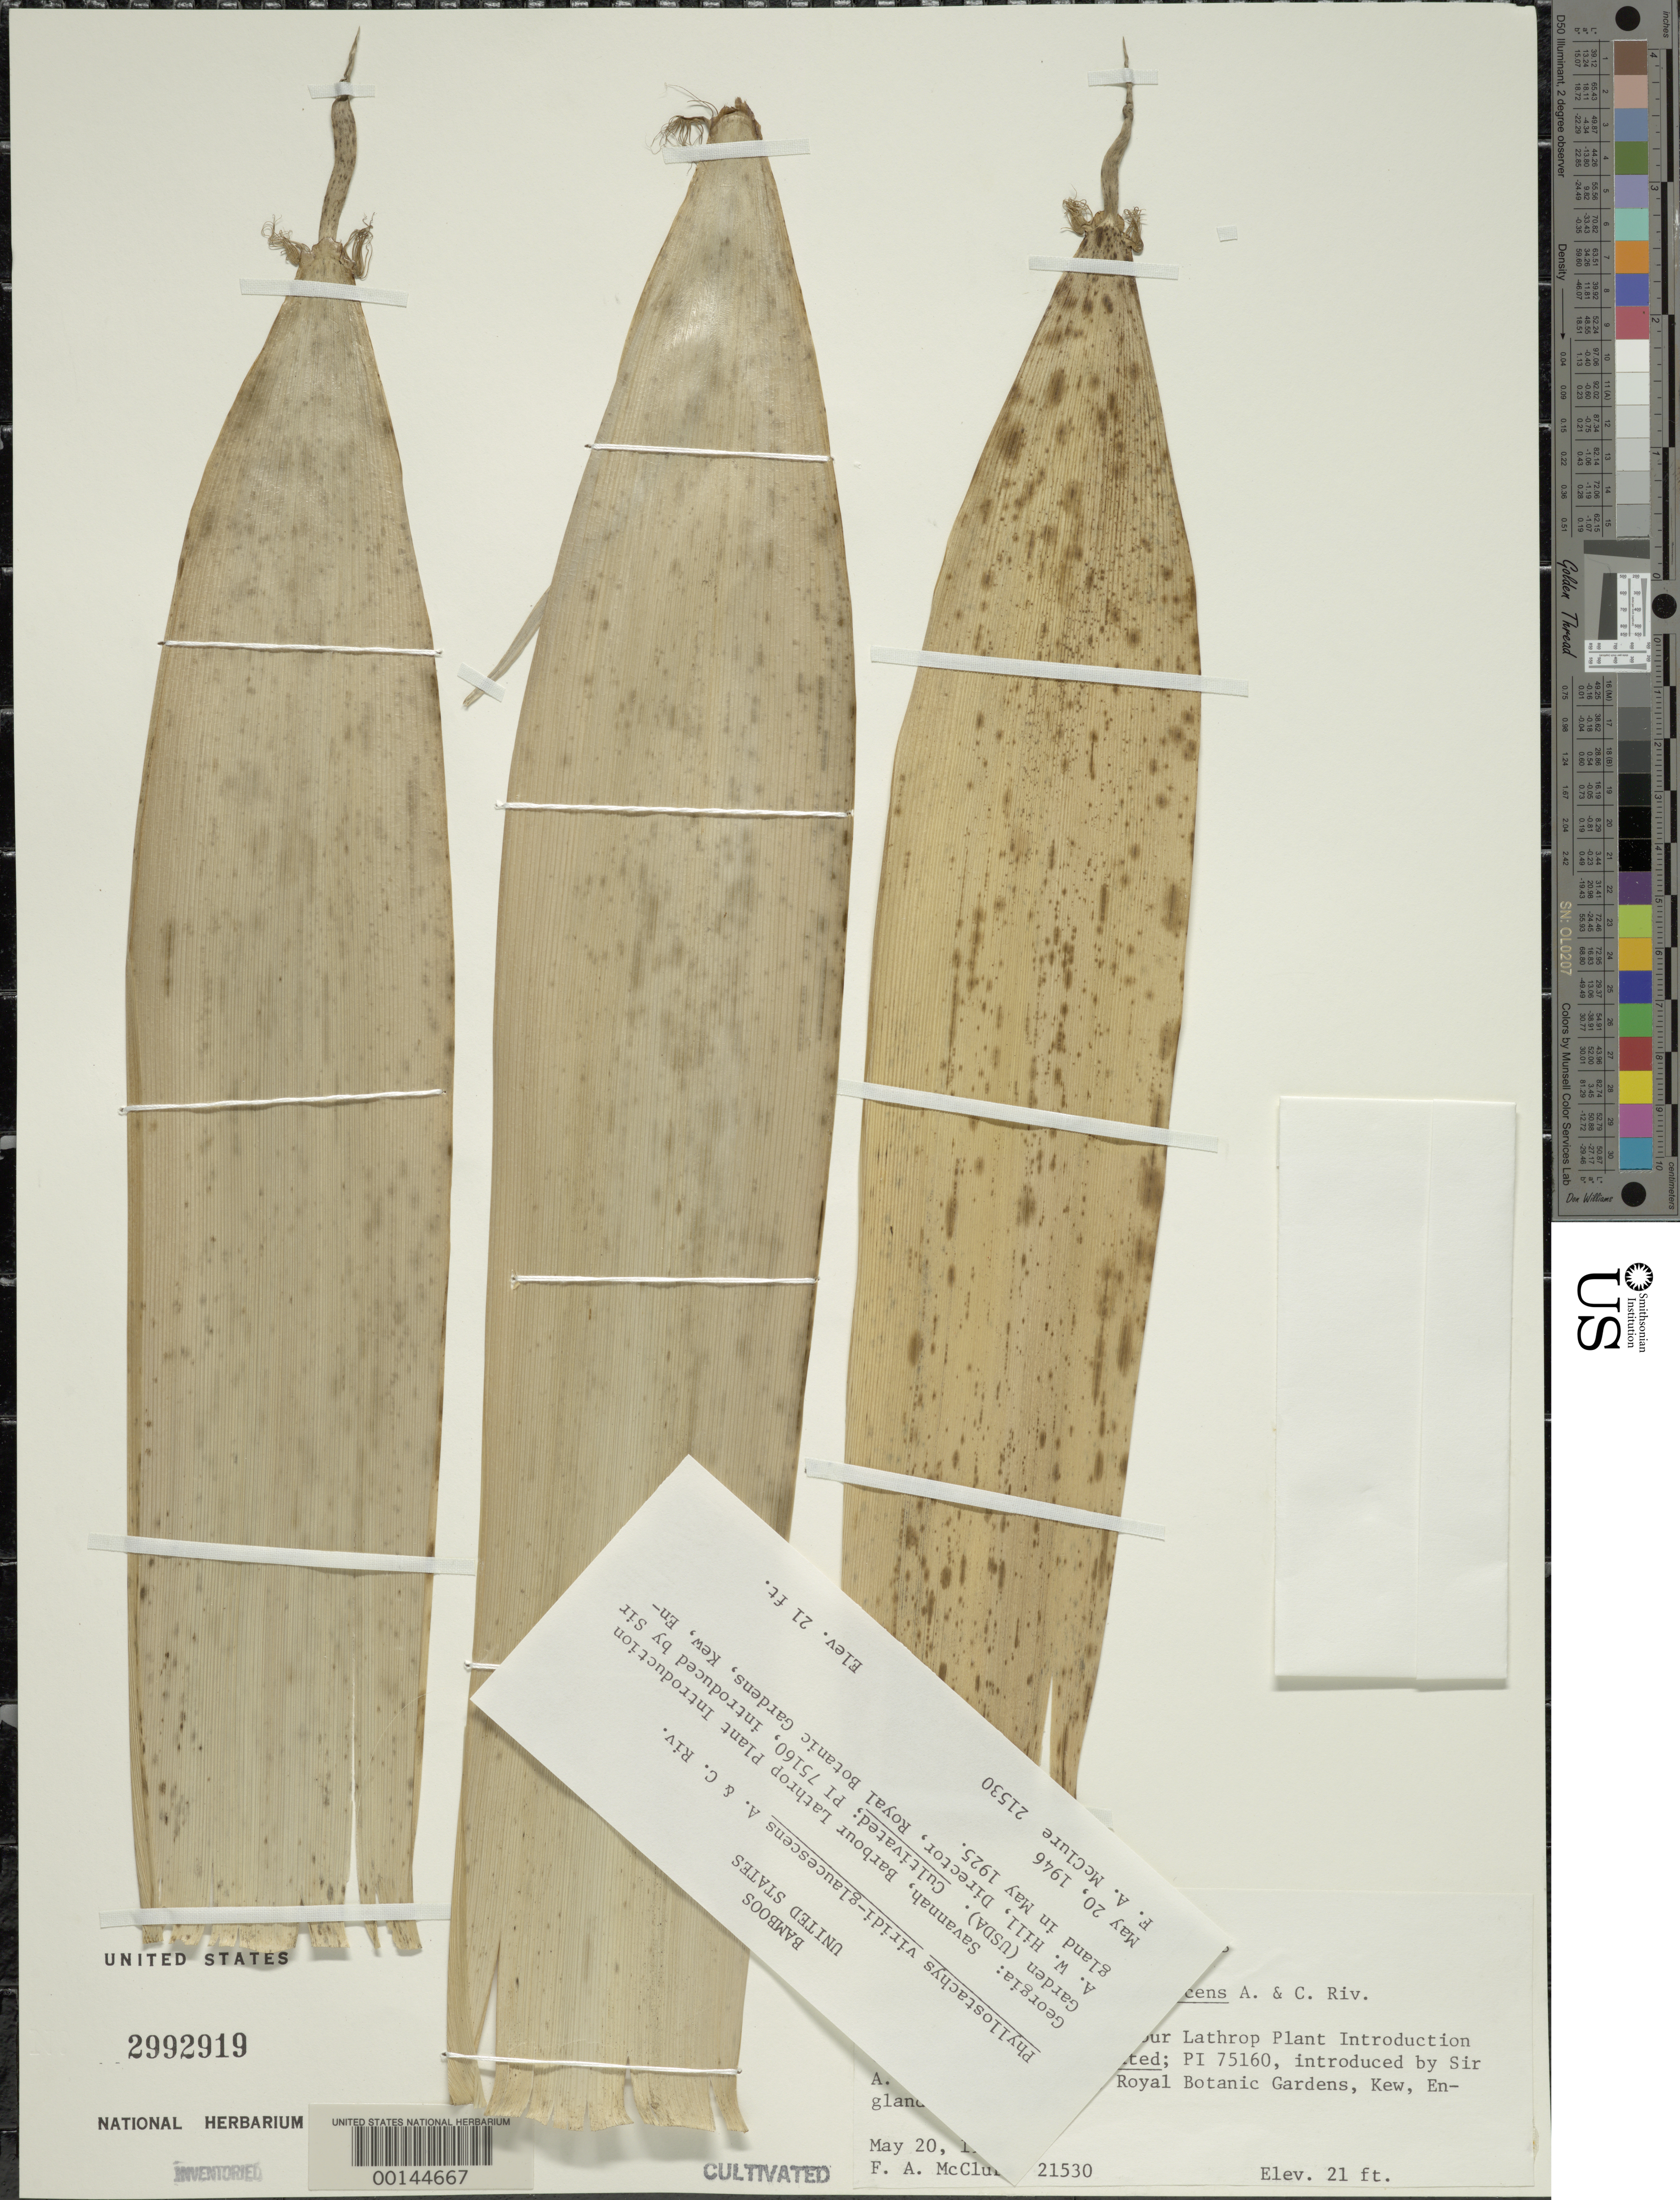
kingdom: Plantae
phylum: Tracheophyta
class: Liliopsida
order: Poales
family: Poaceae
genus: Phyllostachys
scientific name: Phyllostachys viridiglaucescens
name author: Rivière & C. Rivière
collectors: F. A. McClure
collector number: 21530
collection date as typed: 20 May 1946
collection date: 1946-05-20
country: United States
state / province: Georgia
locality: Savannah, barbour lathrop p.i. garden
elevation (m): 6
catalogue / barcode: US 2992919